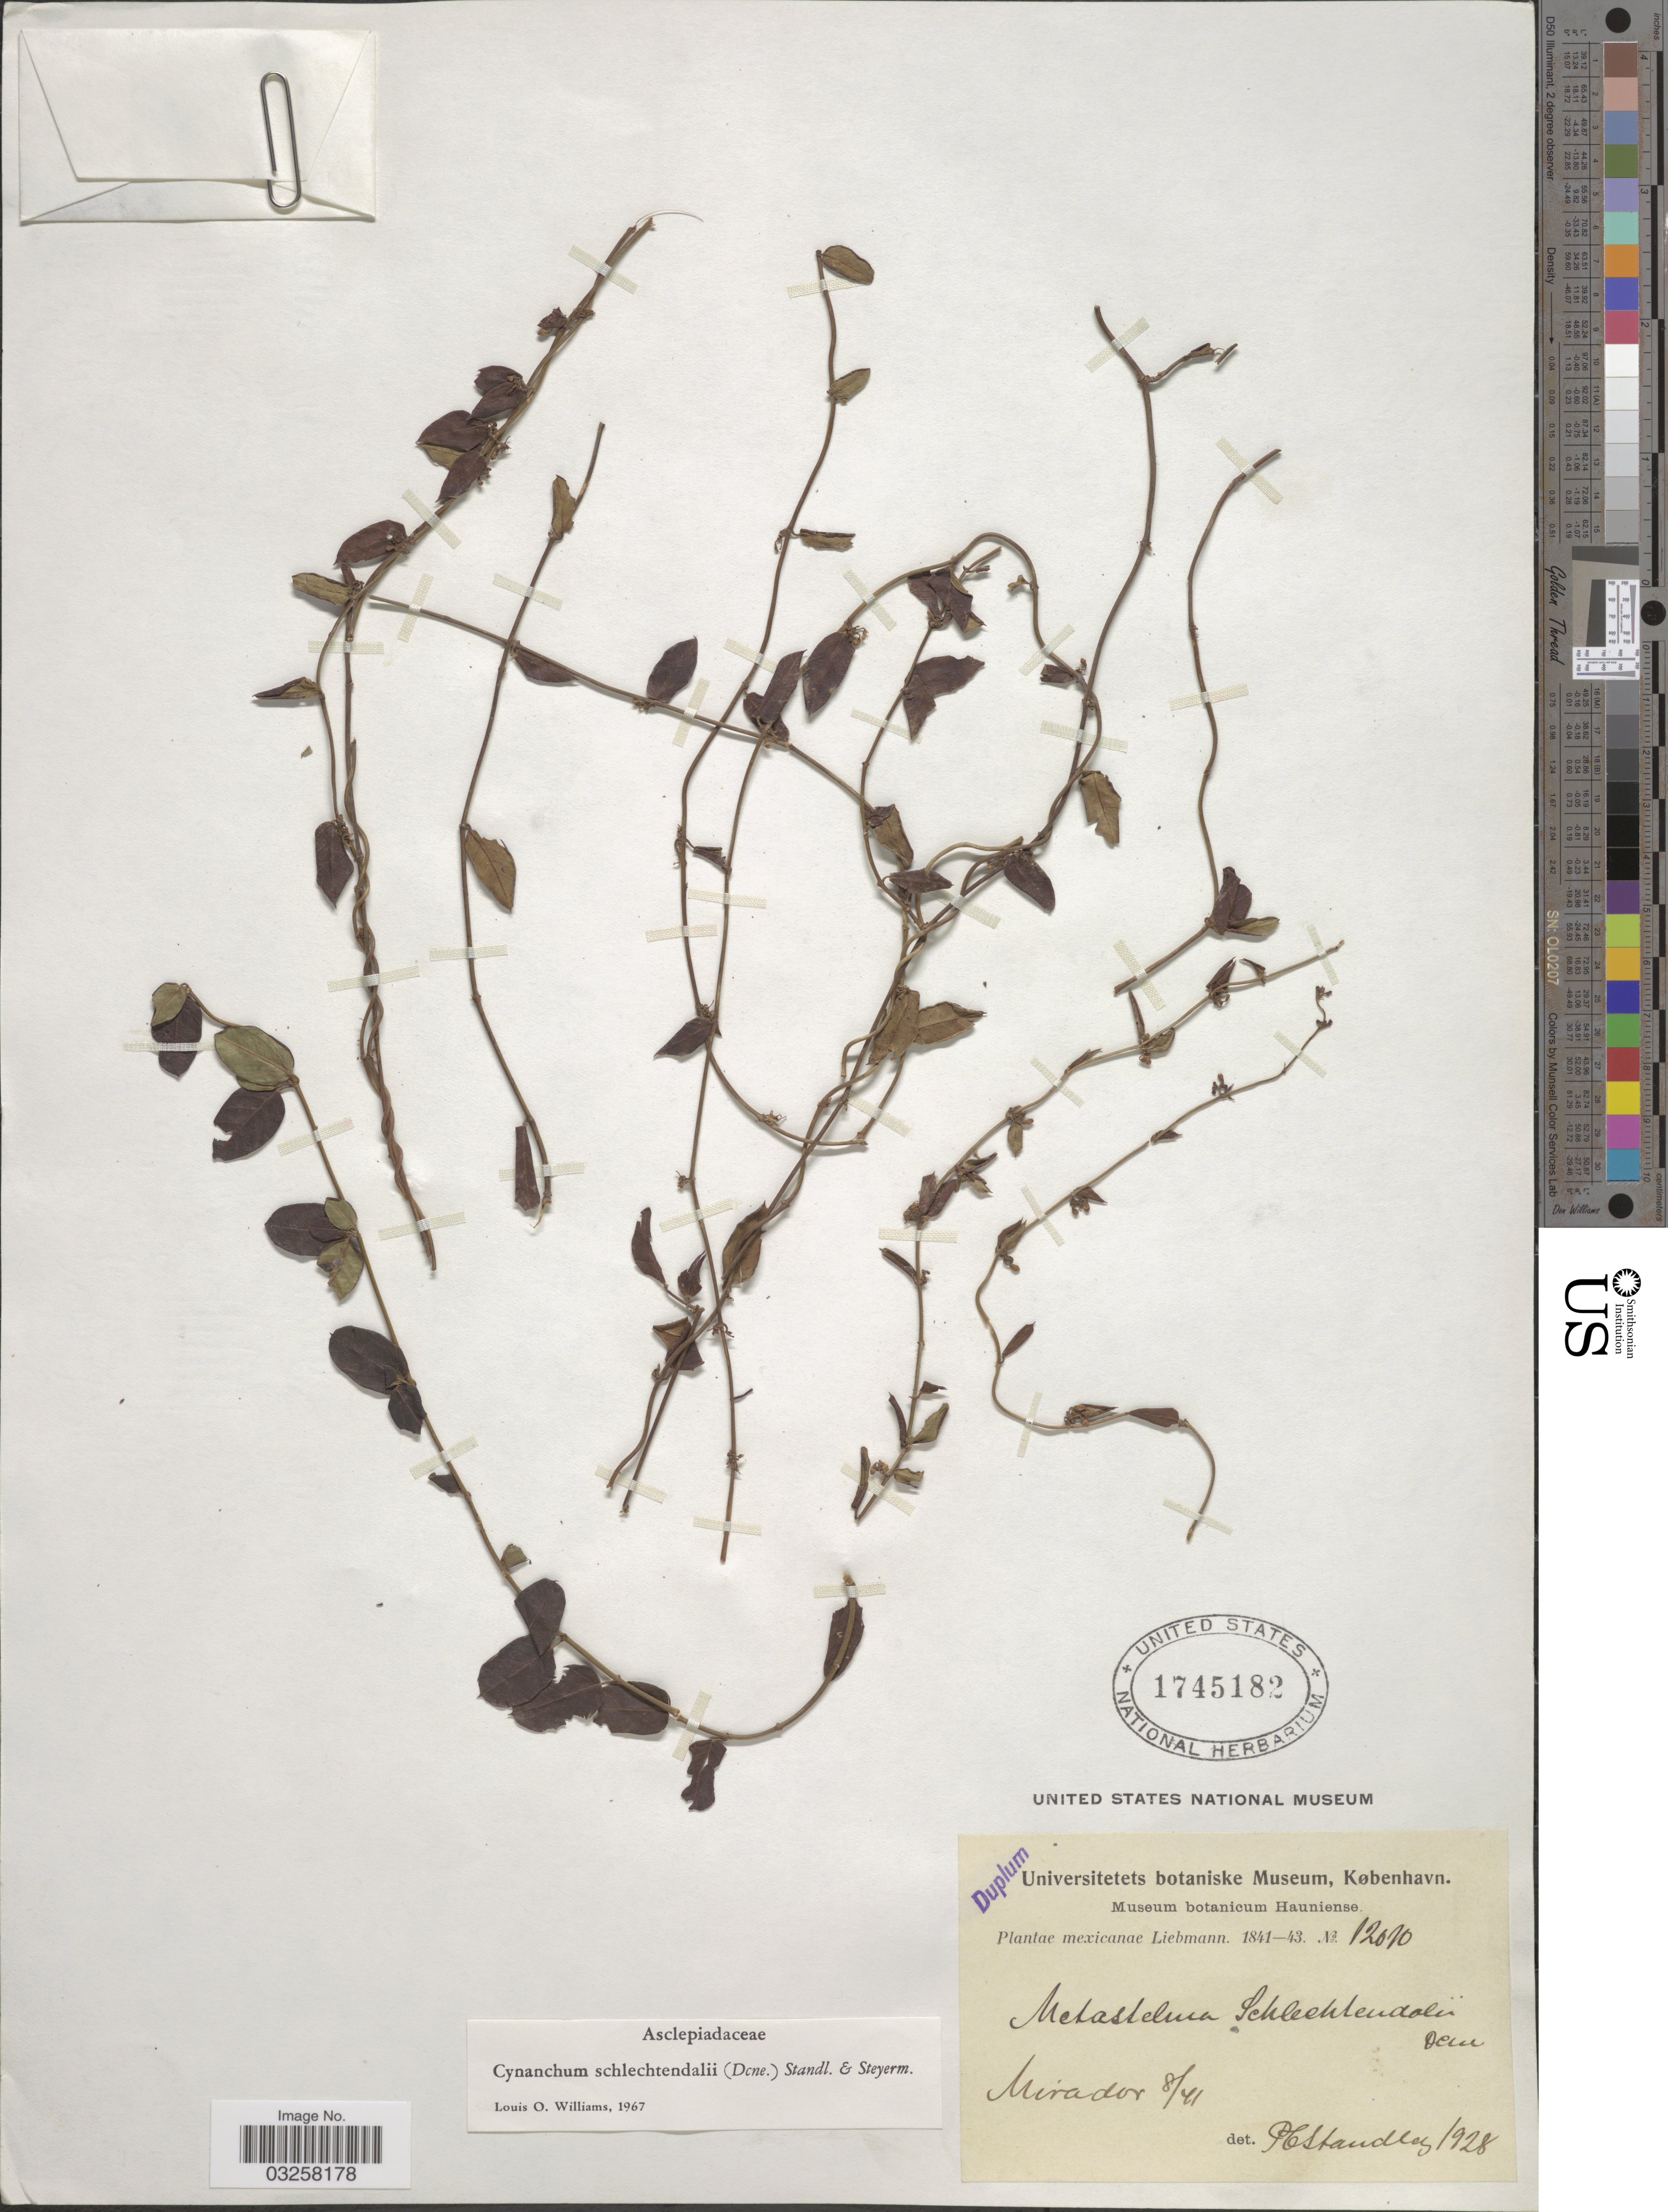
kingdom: Plantae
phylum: Tracheophyta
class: Magnoliopsida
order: Gentianales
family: Apocynaceae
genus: Metastelma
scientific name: Metastelma schlechtendalii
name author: Decne.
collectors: Liebmann, --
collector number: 12010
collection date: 1841-08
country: Mexico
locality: Mirador.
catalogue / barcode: US 1745182